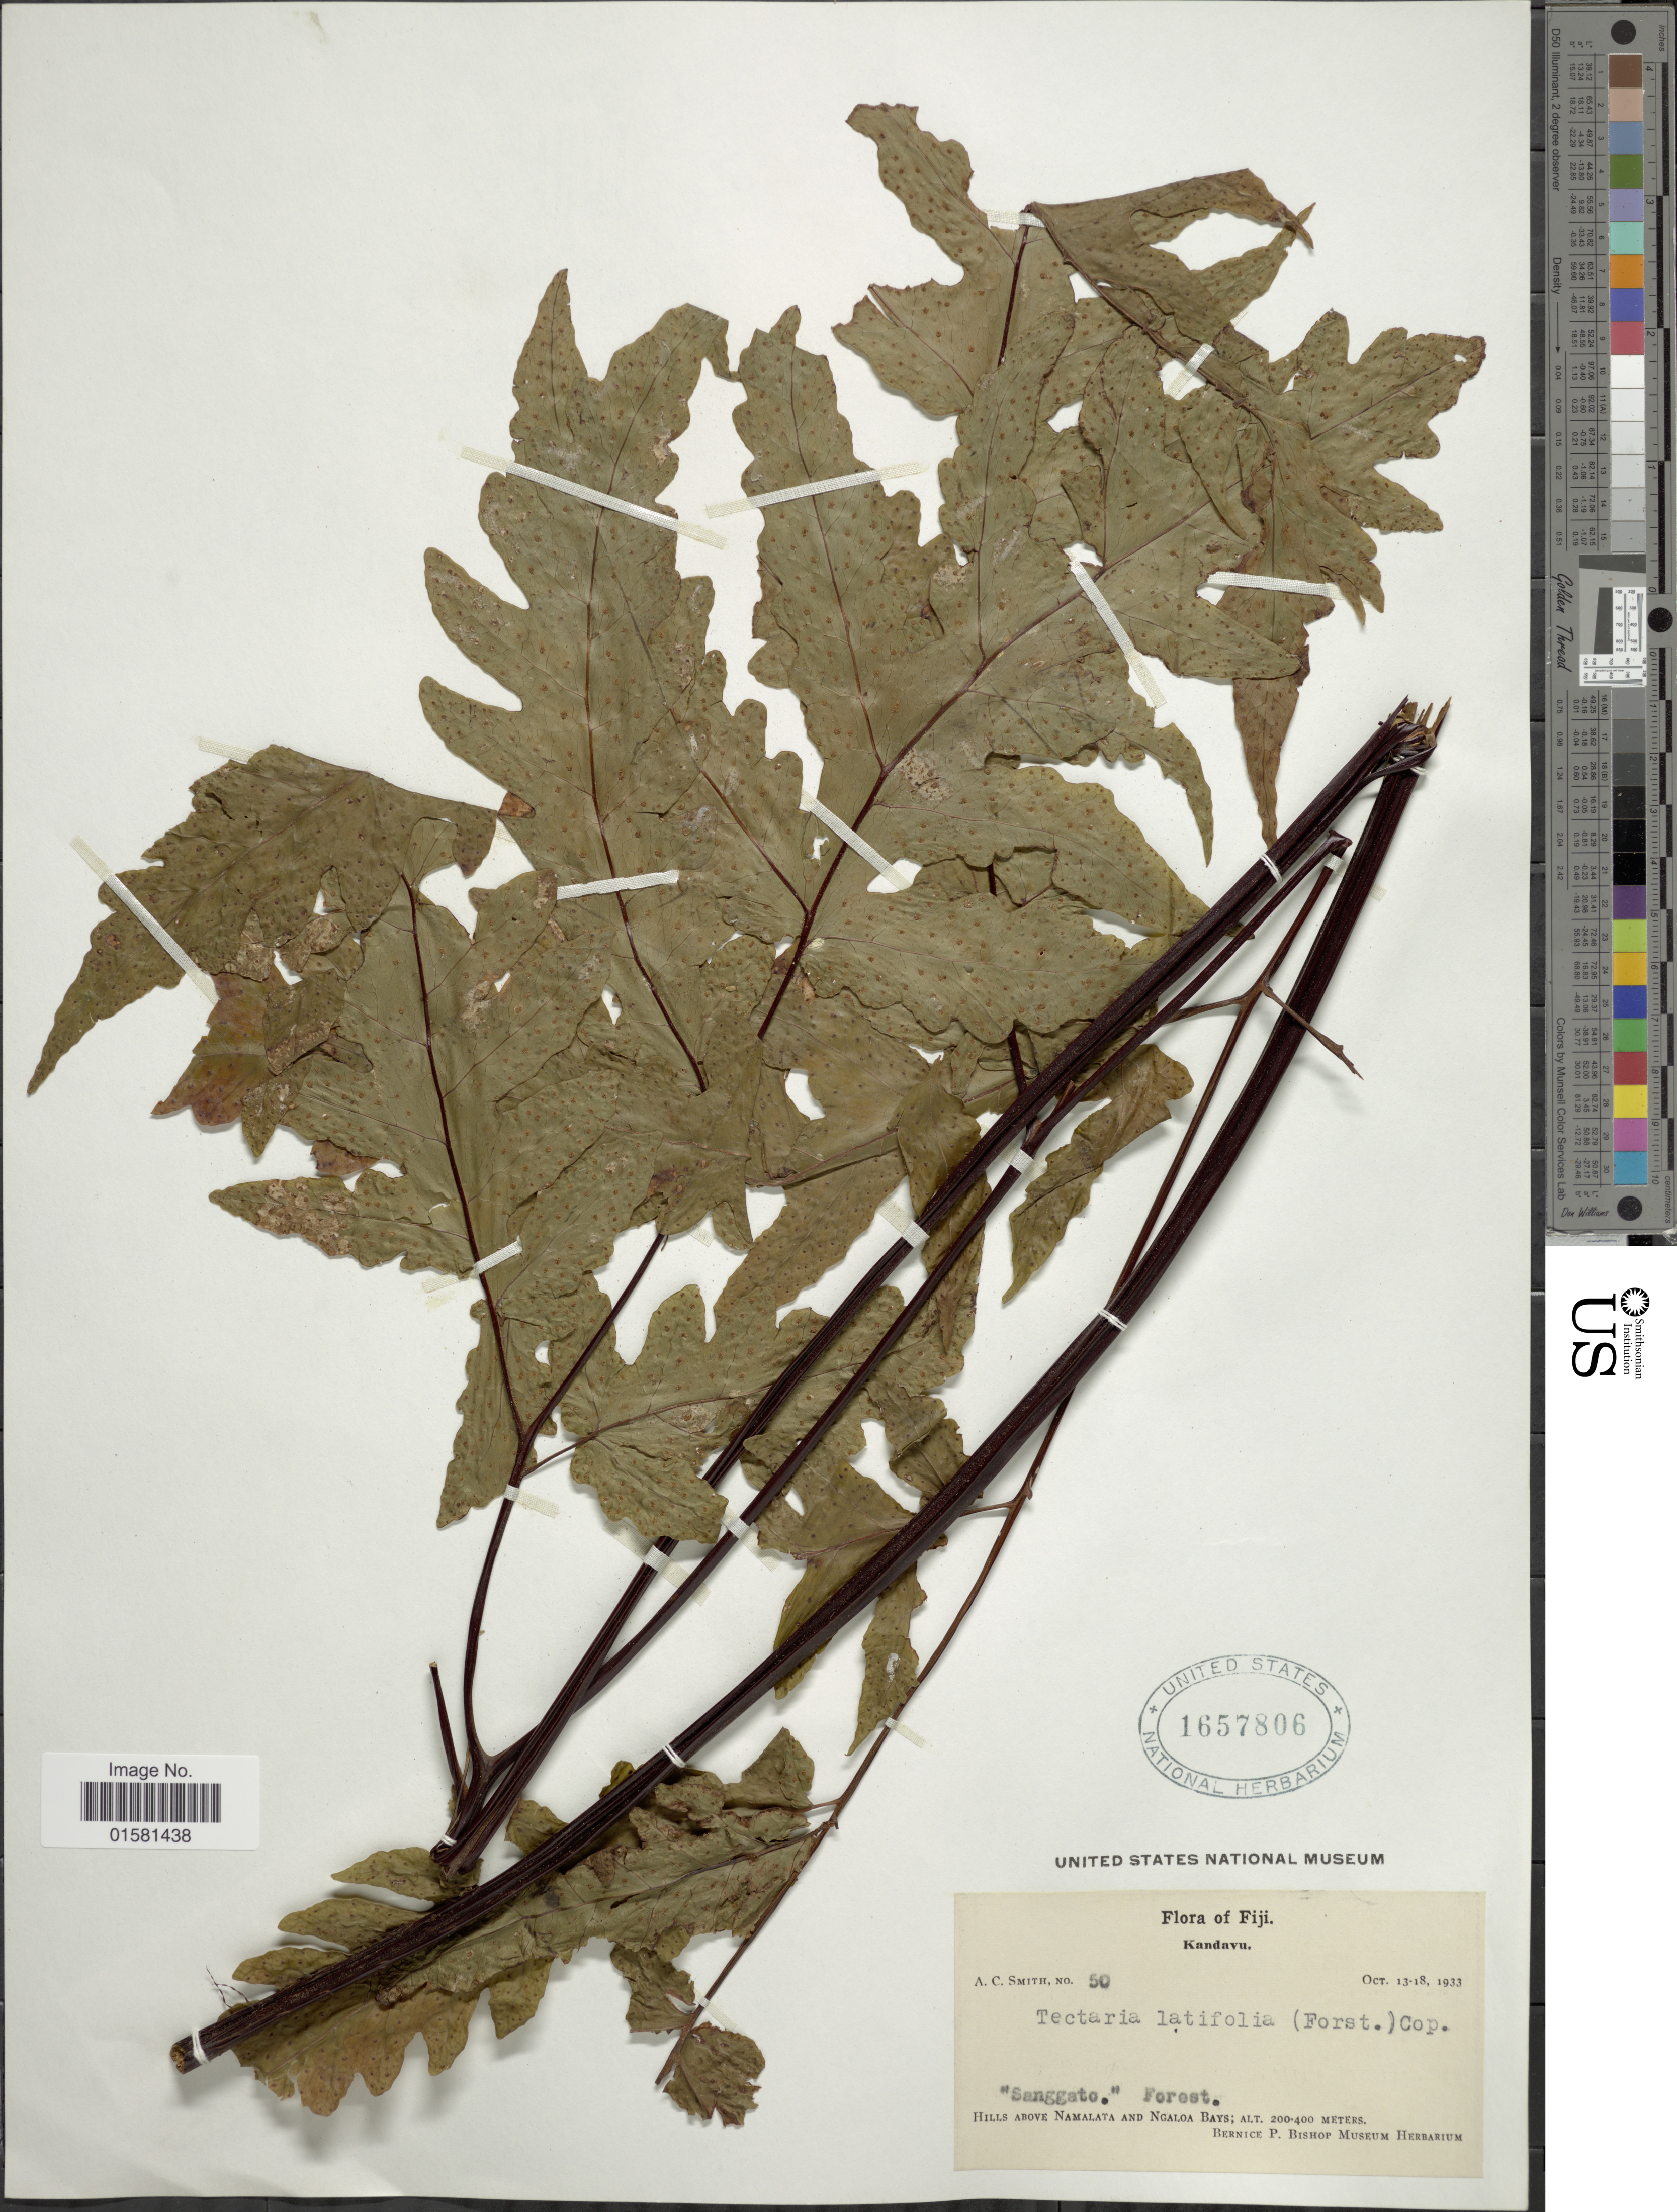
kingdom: Plantae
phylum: Tracheophyta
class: Polypodiopsida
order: Polypodiales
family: Tectariaceae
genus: Tectaria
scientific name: Tectaria latifolia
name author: (G. Forst.) Copel.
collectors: A. C. Smith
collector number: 50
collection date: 1933-10-13/1933-10-18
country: Fiji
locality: Fiji, Kandavu, Hills above Namalata and Ngaloa Bays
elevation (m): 200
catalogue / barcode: US 1657806